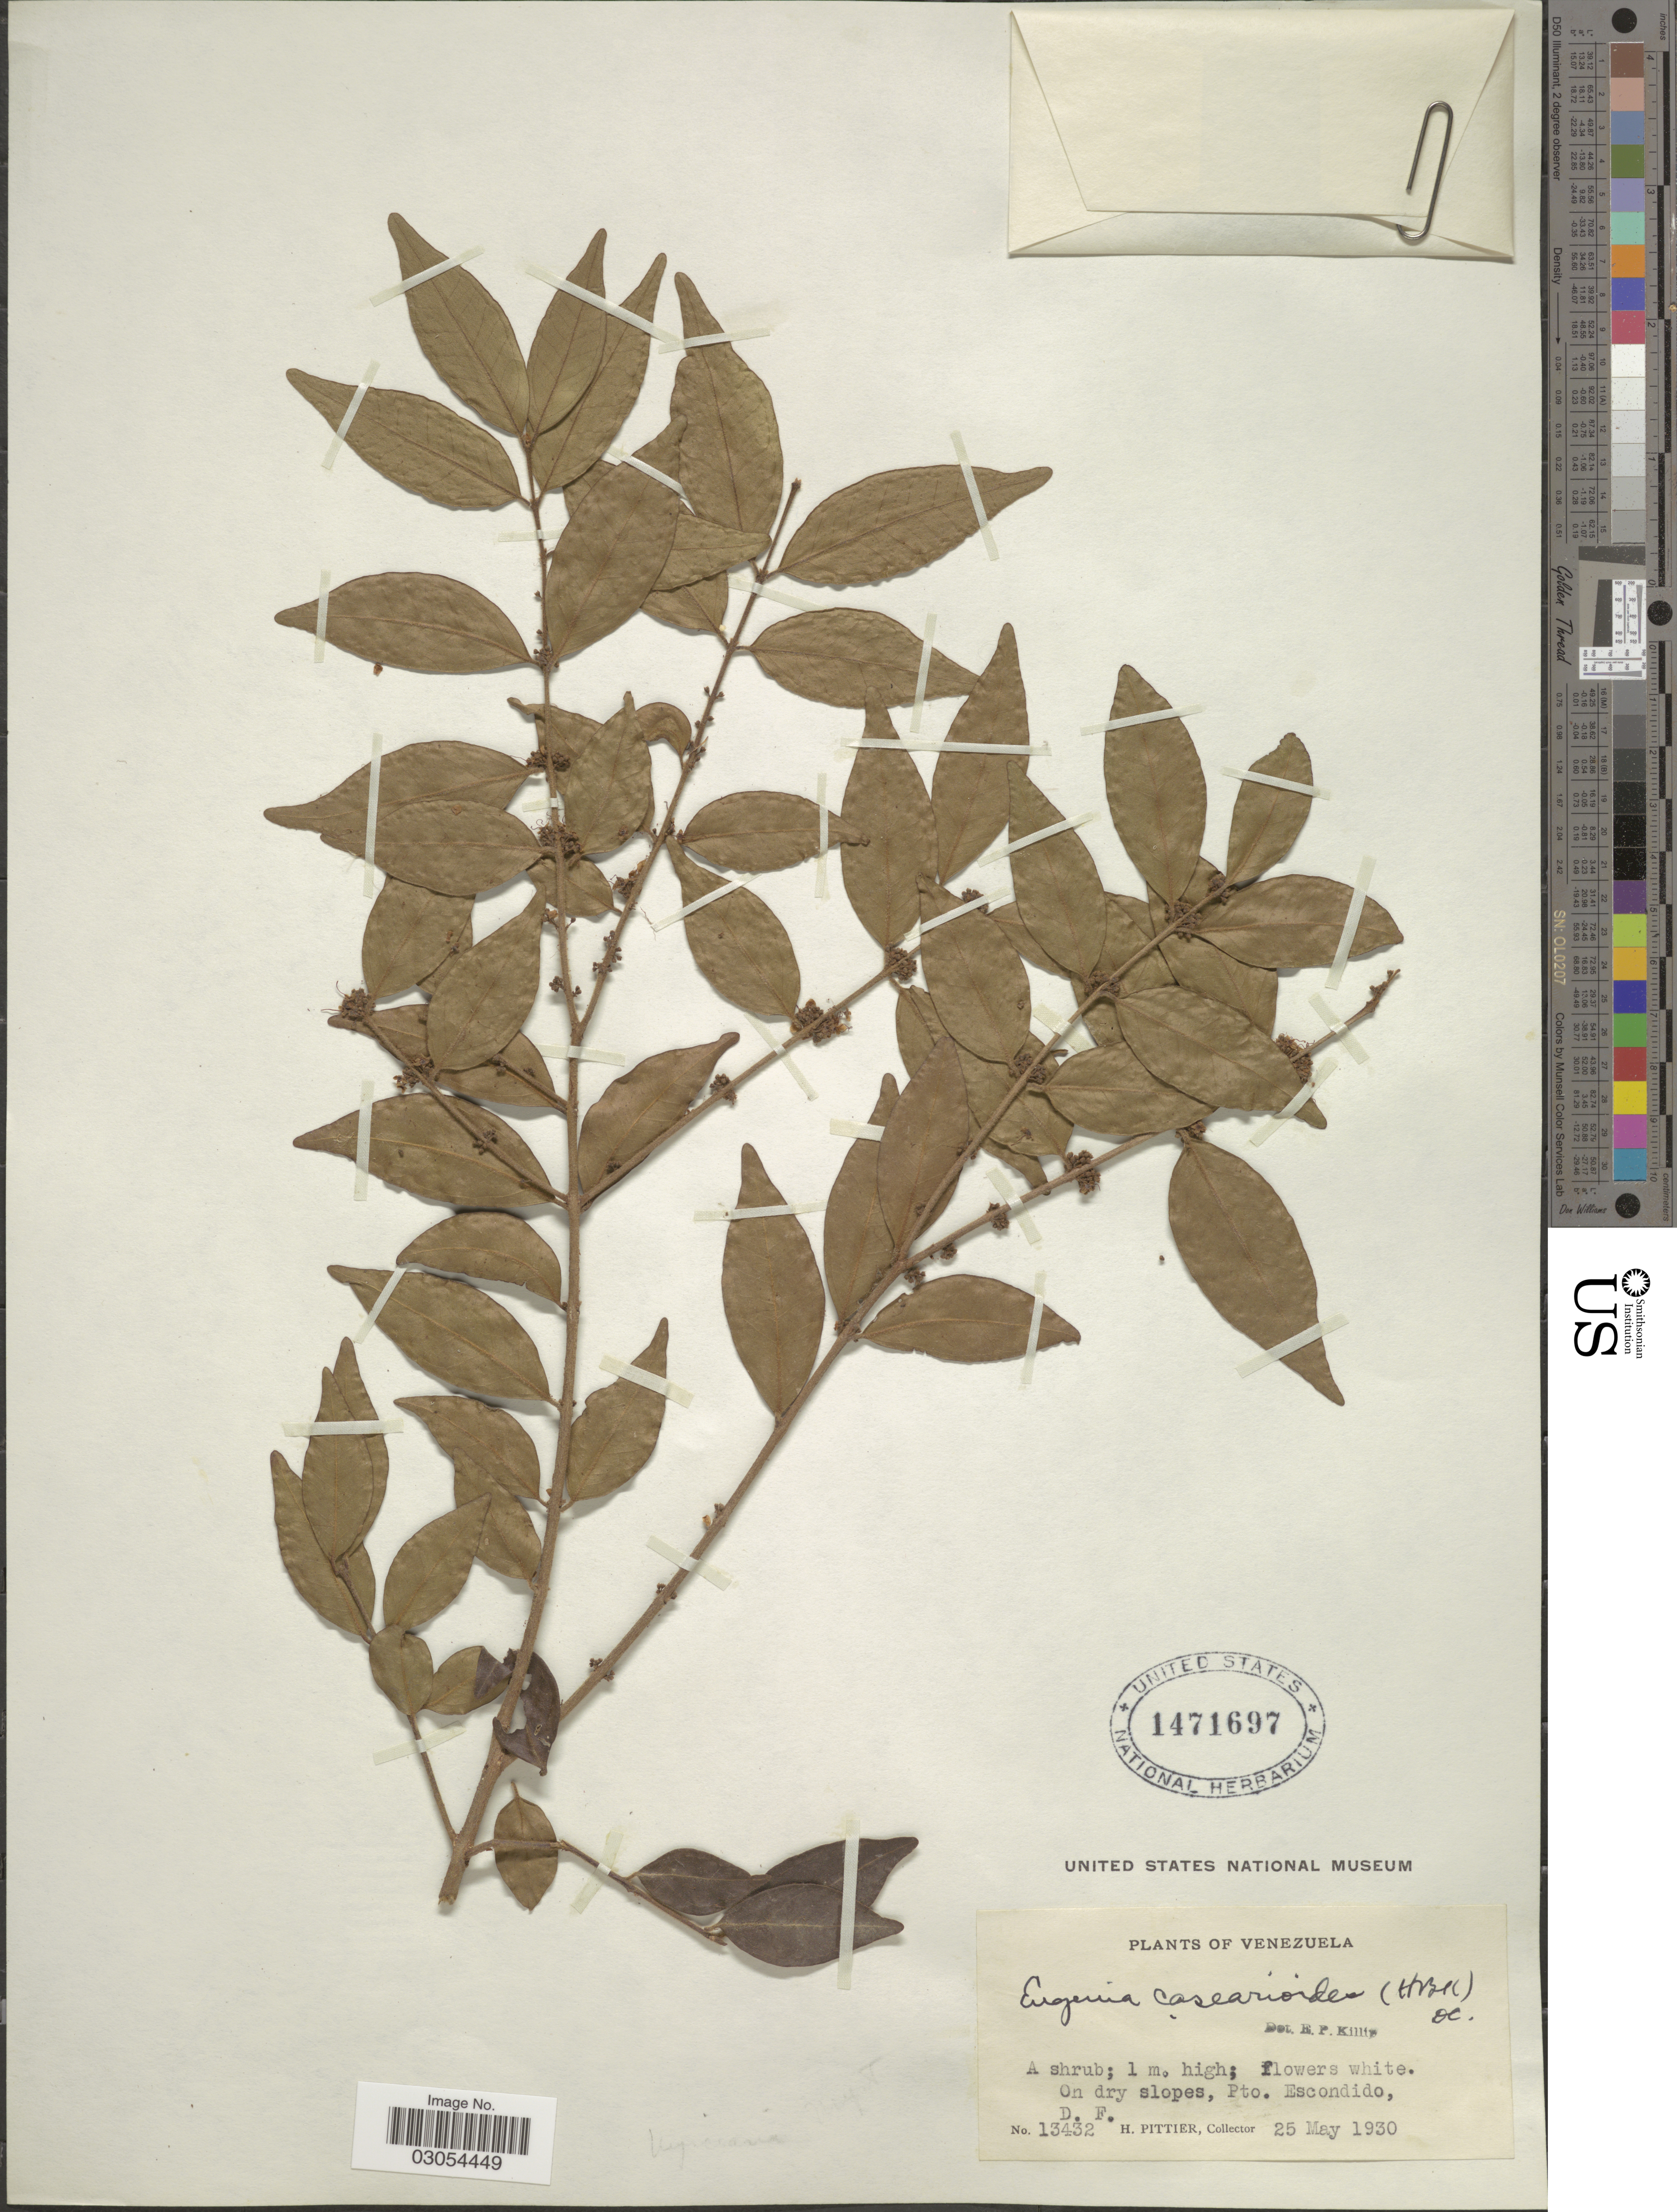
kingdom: Plantae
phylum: Tracheophyta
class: Magnoliopsida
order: Myrtales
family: Myrtaceae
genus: Eugenia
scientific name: Eugenia casearioides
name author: (Kunth) DC.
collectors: H. F. Pittier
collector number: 13432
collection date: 1930-05-25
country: Venezuela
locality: On dry slopes, Pto. Escondido, D.F.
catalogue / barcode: US 1471697